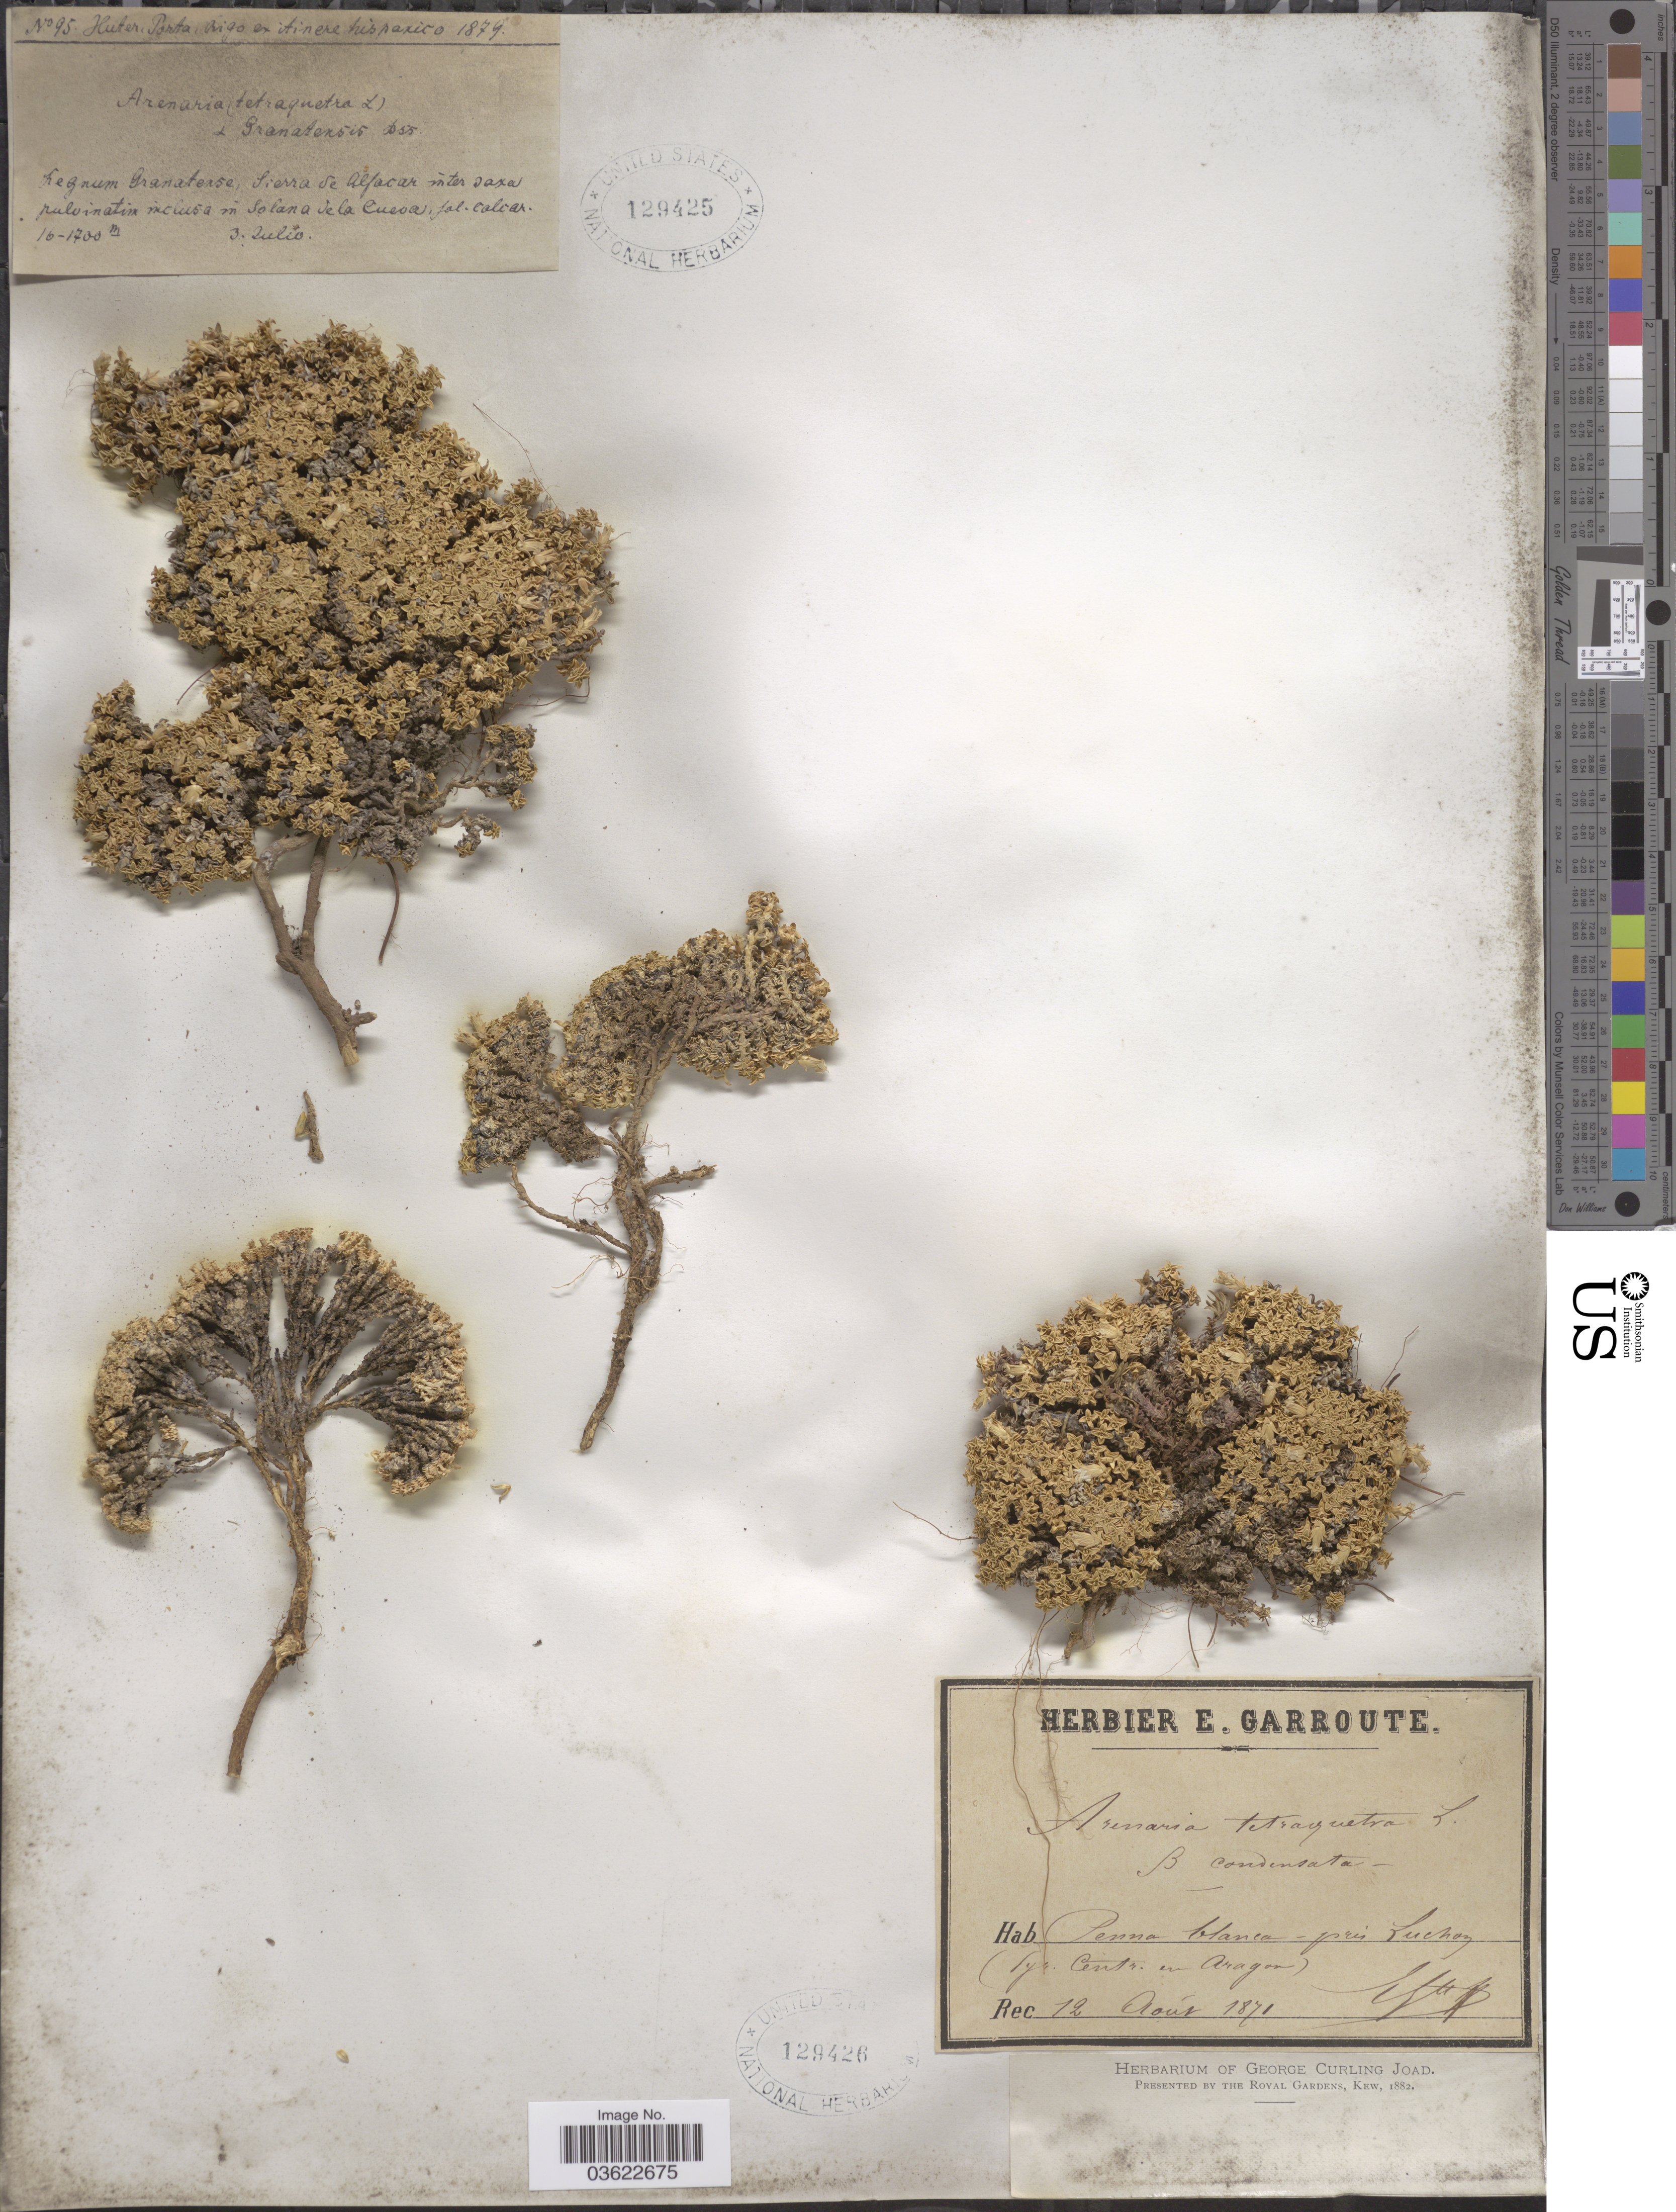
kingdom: Plantae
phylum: Tracheophyta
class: Magnoliopsida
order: Caryophyllales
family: Caryophyllaceae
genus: Arenaria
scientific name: Arenaria tetraquetra subsp. amabilis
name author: (Bory) H. Lindb.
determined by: Strong, Mark T., (BOT), Smithsonian Institution - National Museum of Natural History (UNITED STATES)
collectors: -. Huter, -- Porta & -- Rigo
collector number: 95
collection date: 1879-07-03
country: Spain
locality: Itinere hispanico. Regnum Granatense, Sierra de Alfacar inter saxa pulvinatim inclusa in Solana de la Cueva.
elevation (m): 1600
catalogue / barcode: US 129425